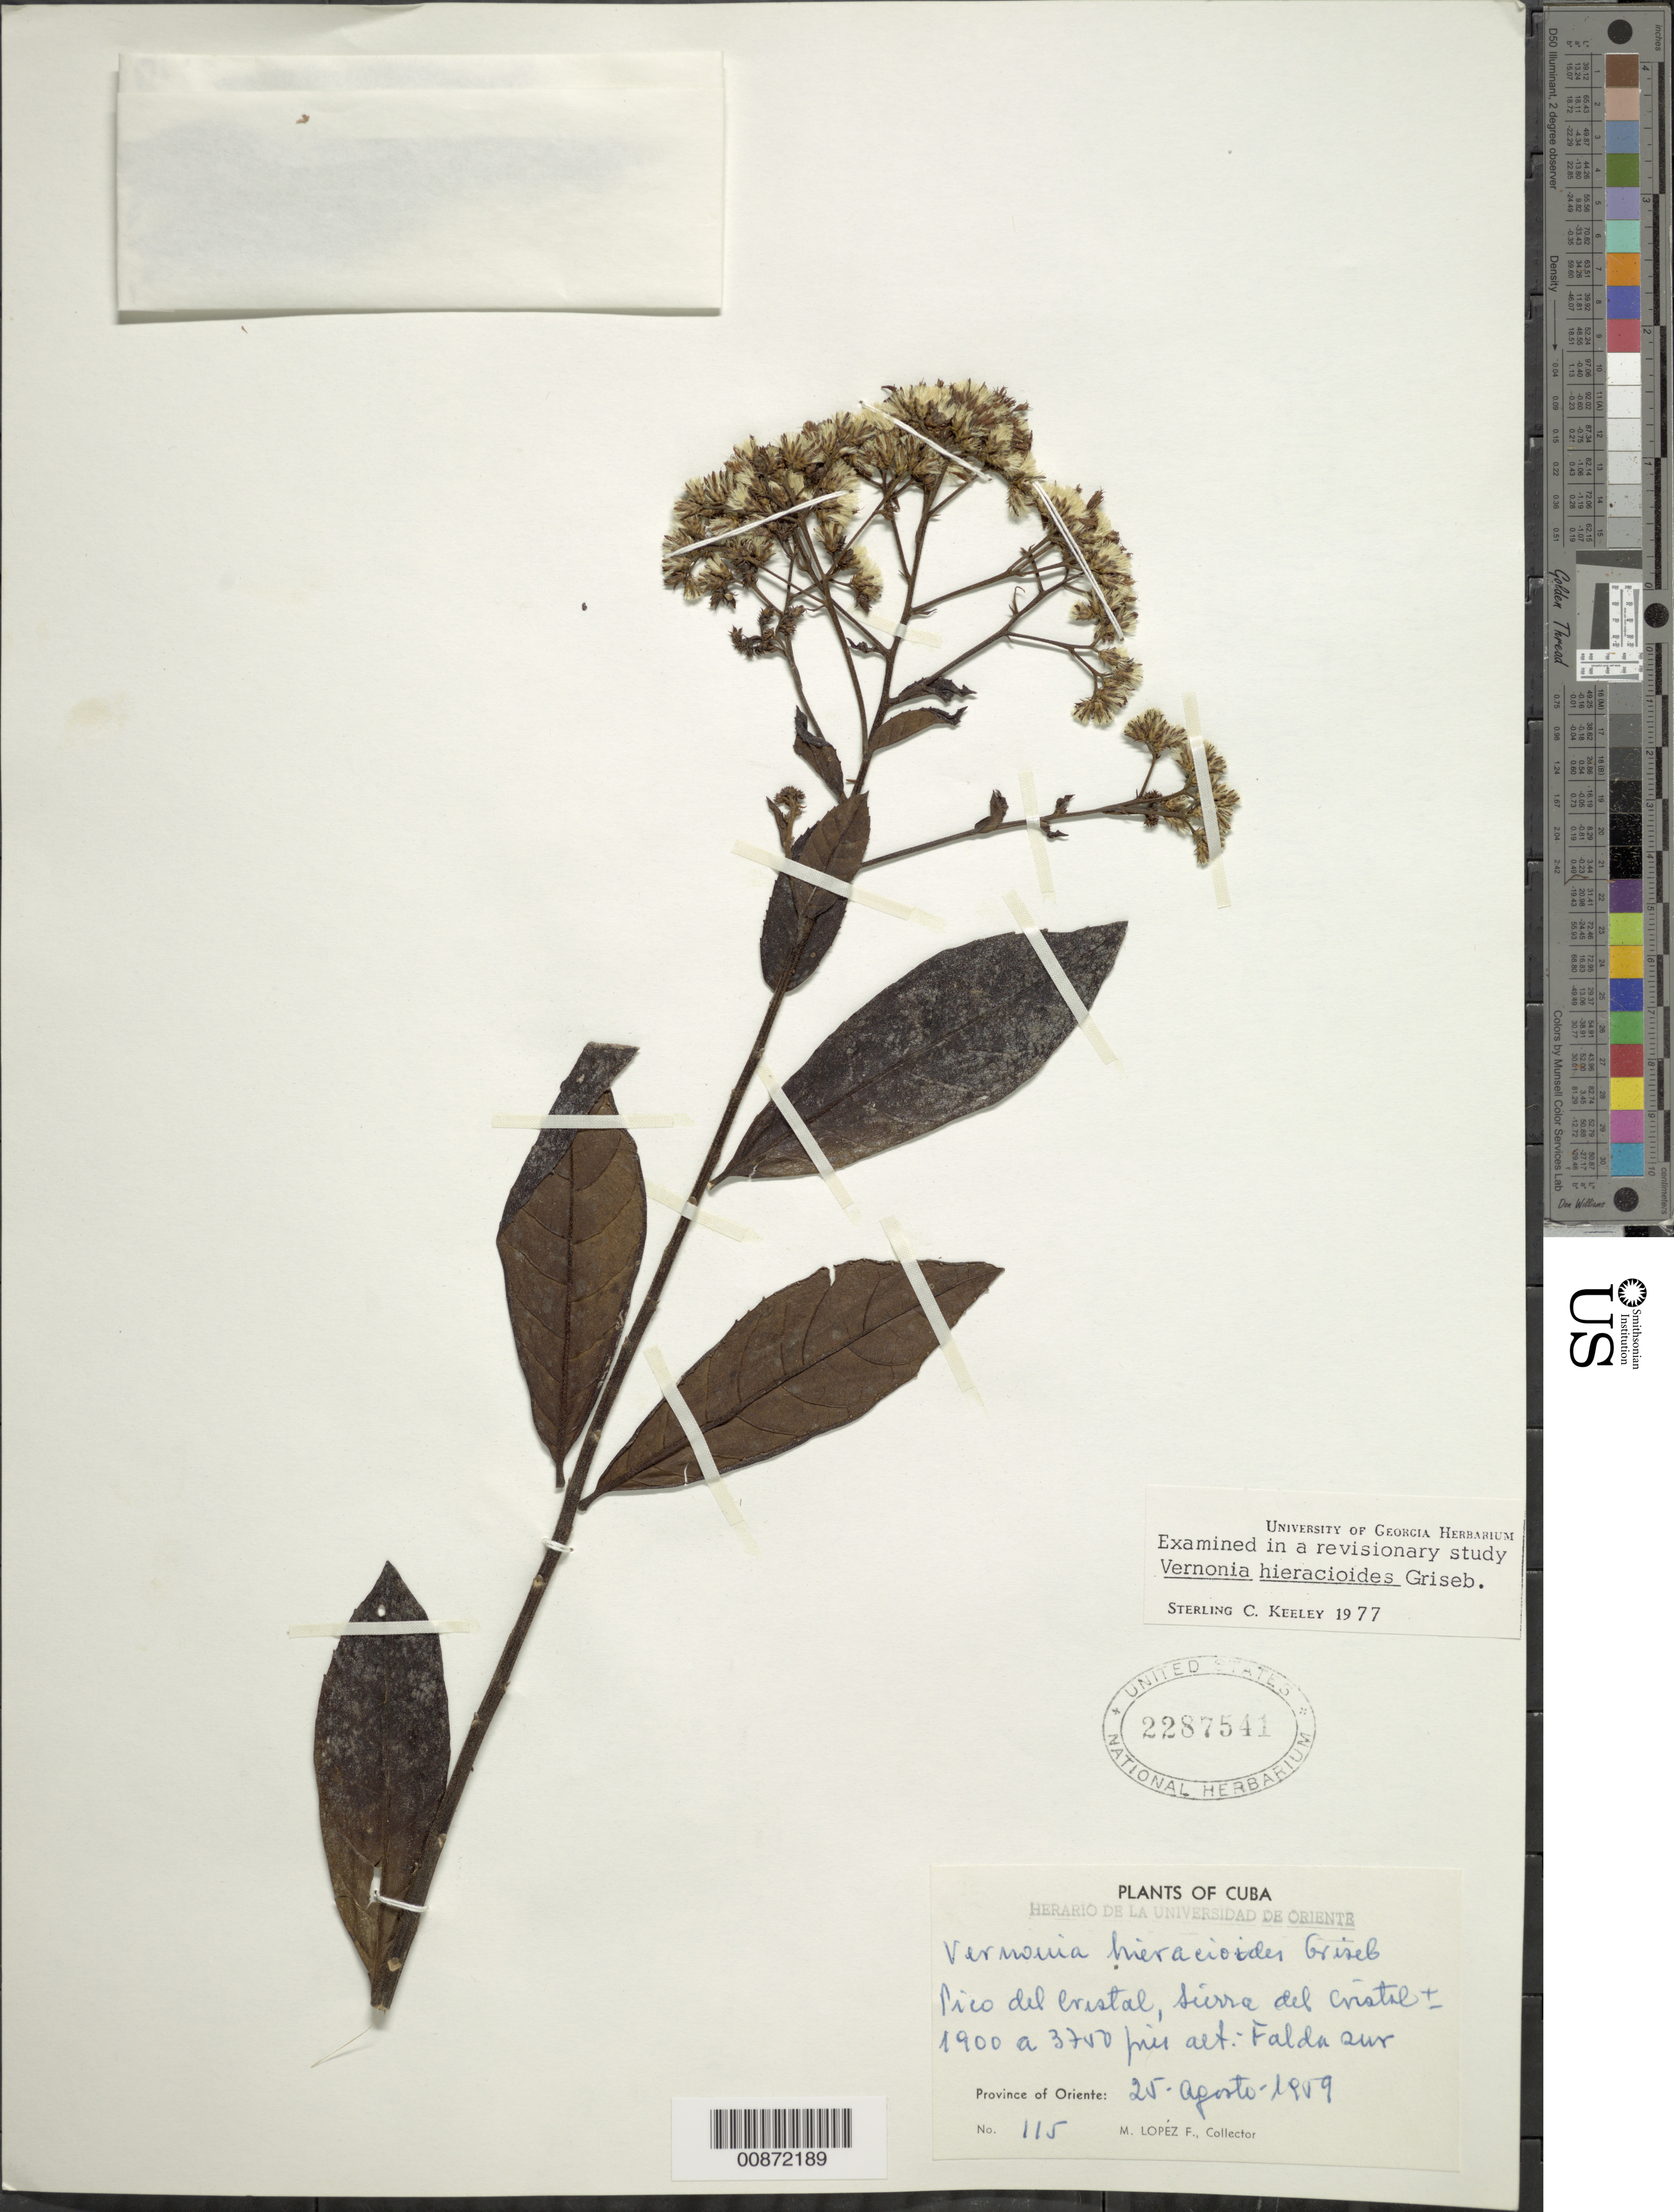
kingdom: Plantae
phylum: Tracheophyta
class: Magnoliopsida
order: Asterales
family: Asteraceae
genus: Vernonanthura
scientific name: Vernonanthura hieracioides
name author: (Griseb.) H. Rob.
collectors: M. López Figueiras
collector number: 115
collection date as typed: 25 Aug 1959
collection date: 1959-08-25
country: Cuba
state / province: Oriente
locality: Pico del Cristal, Sierra del Cristal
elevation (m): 579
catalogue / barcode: US 2287541